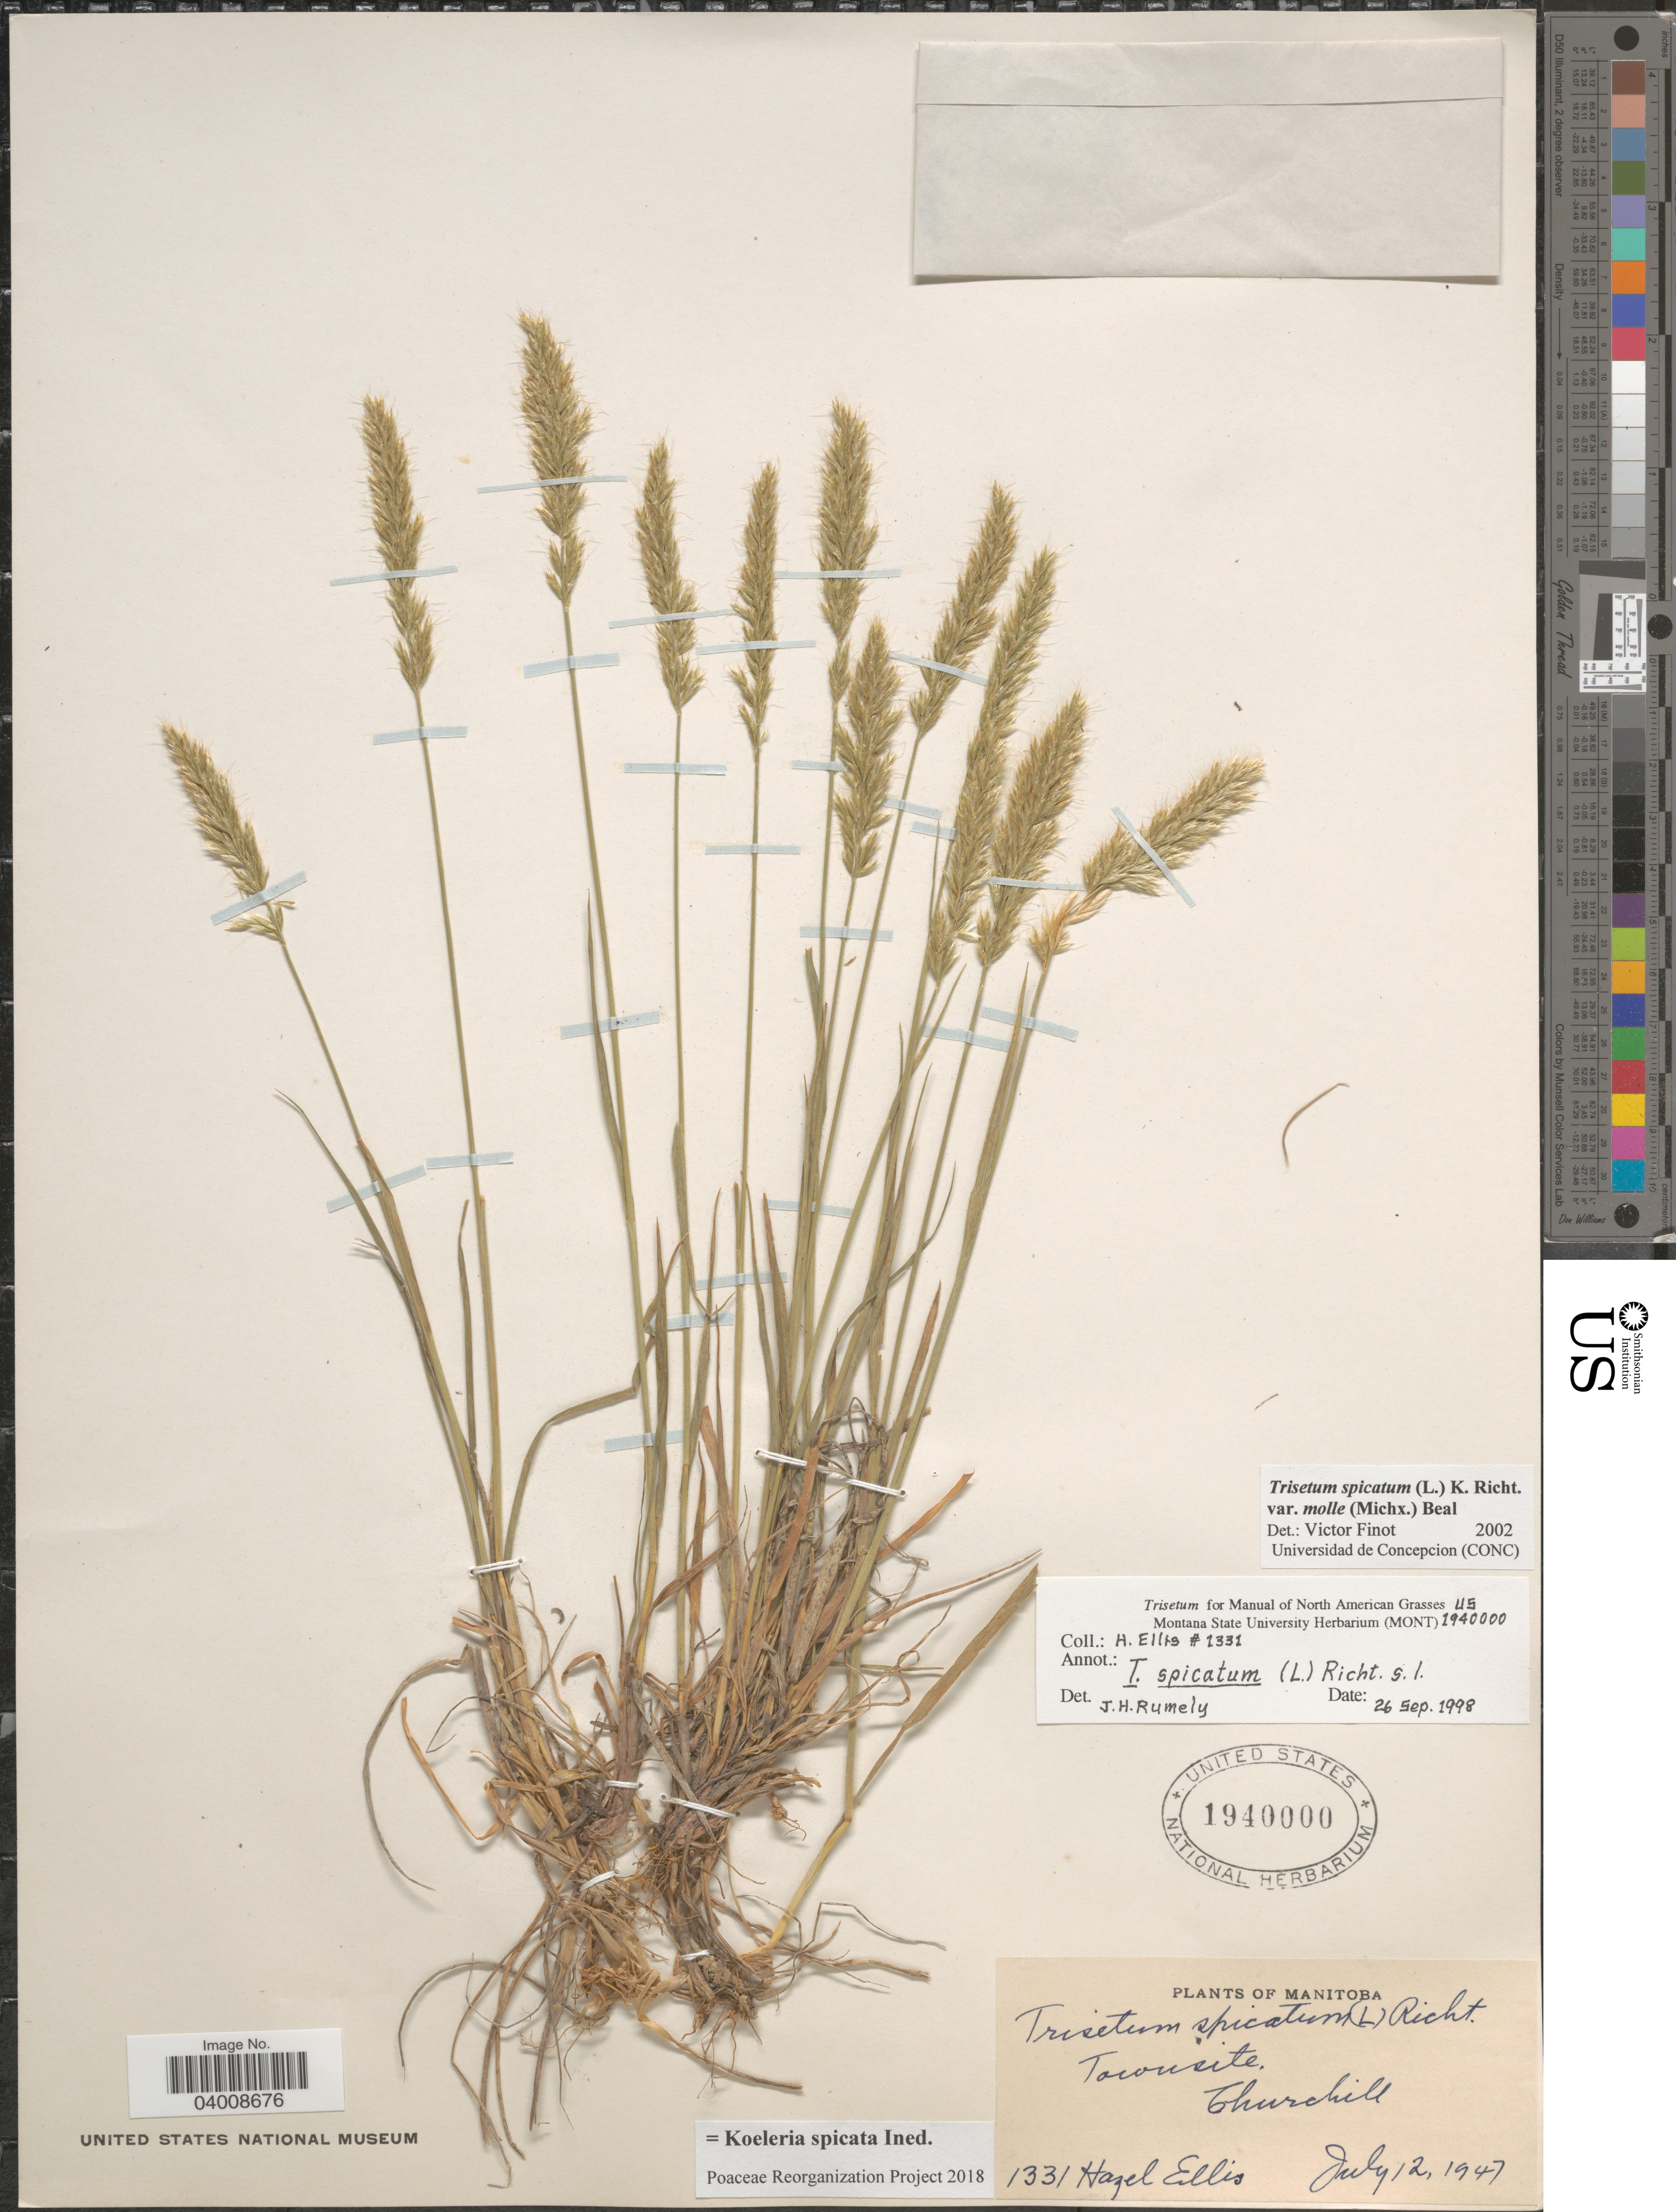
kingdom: Plantae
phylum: Tracheophyta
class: Liliopsida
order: Poales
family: Poaceae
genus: Koeleria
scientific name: Koeleria spicata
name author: (L.) Barberá et al.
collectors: H. Ellis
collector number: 1331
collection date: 1947-07-12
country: Canada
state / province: Manitoba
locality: Townsite, Churchill.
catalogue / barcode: US 1940000